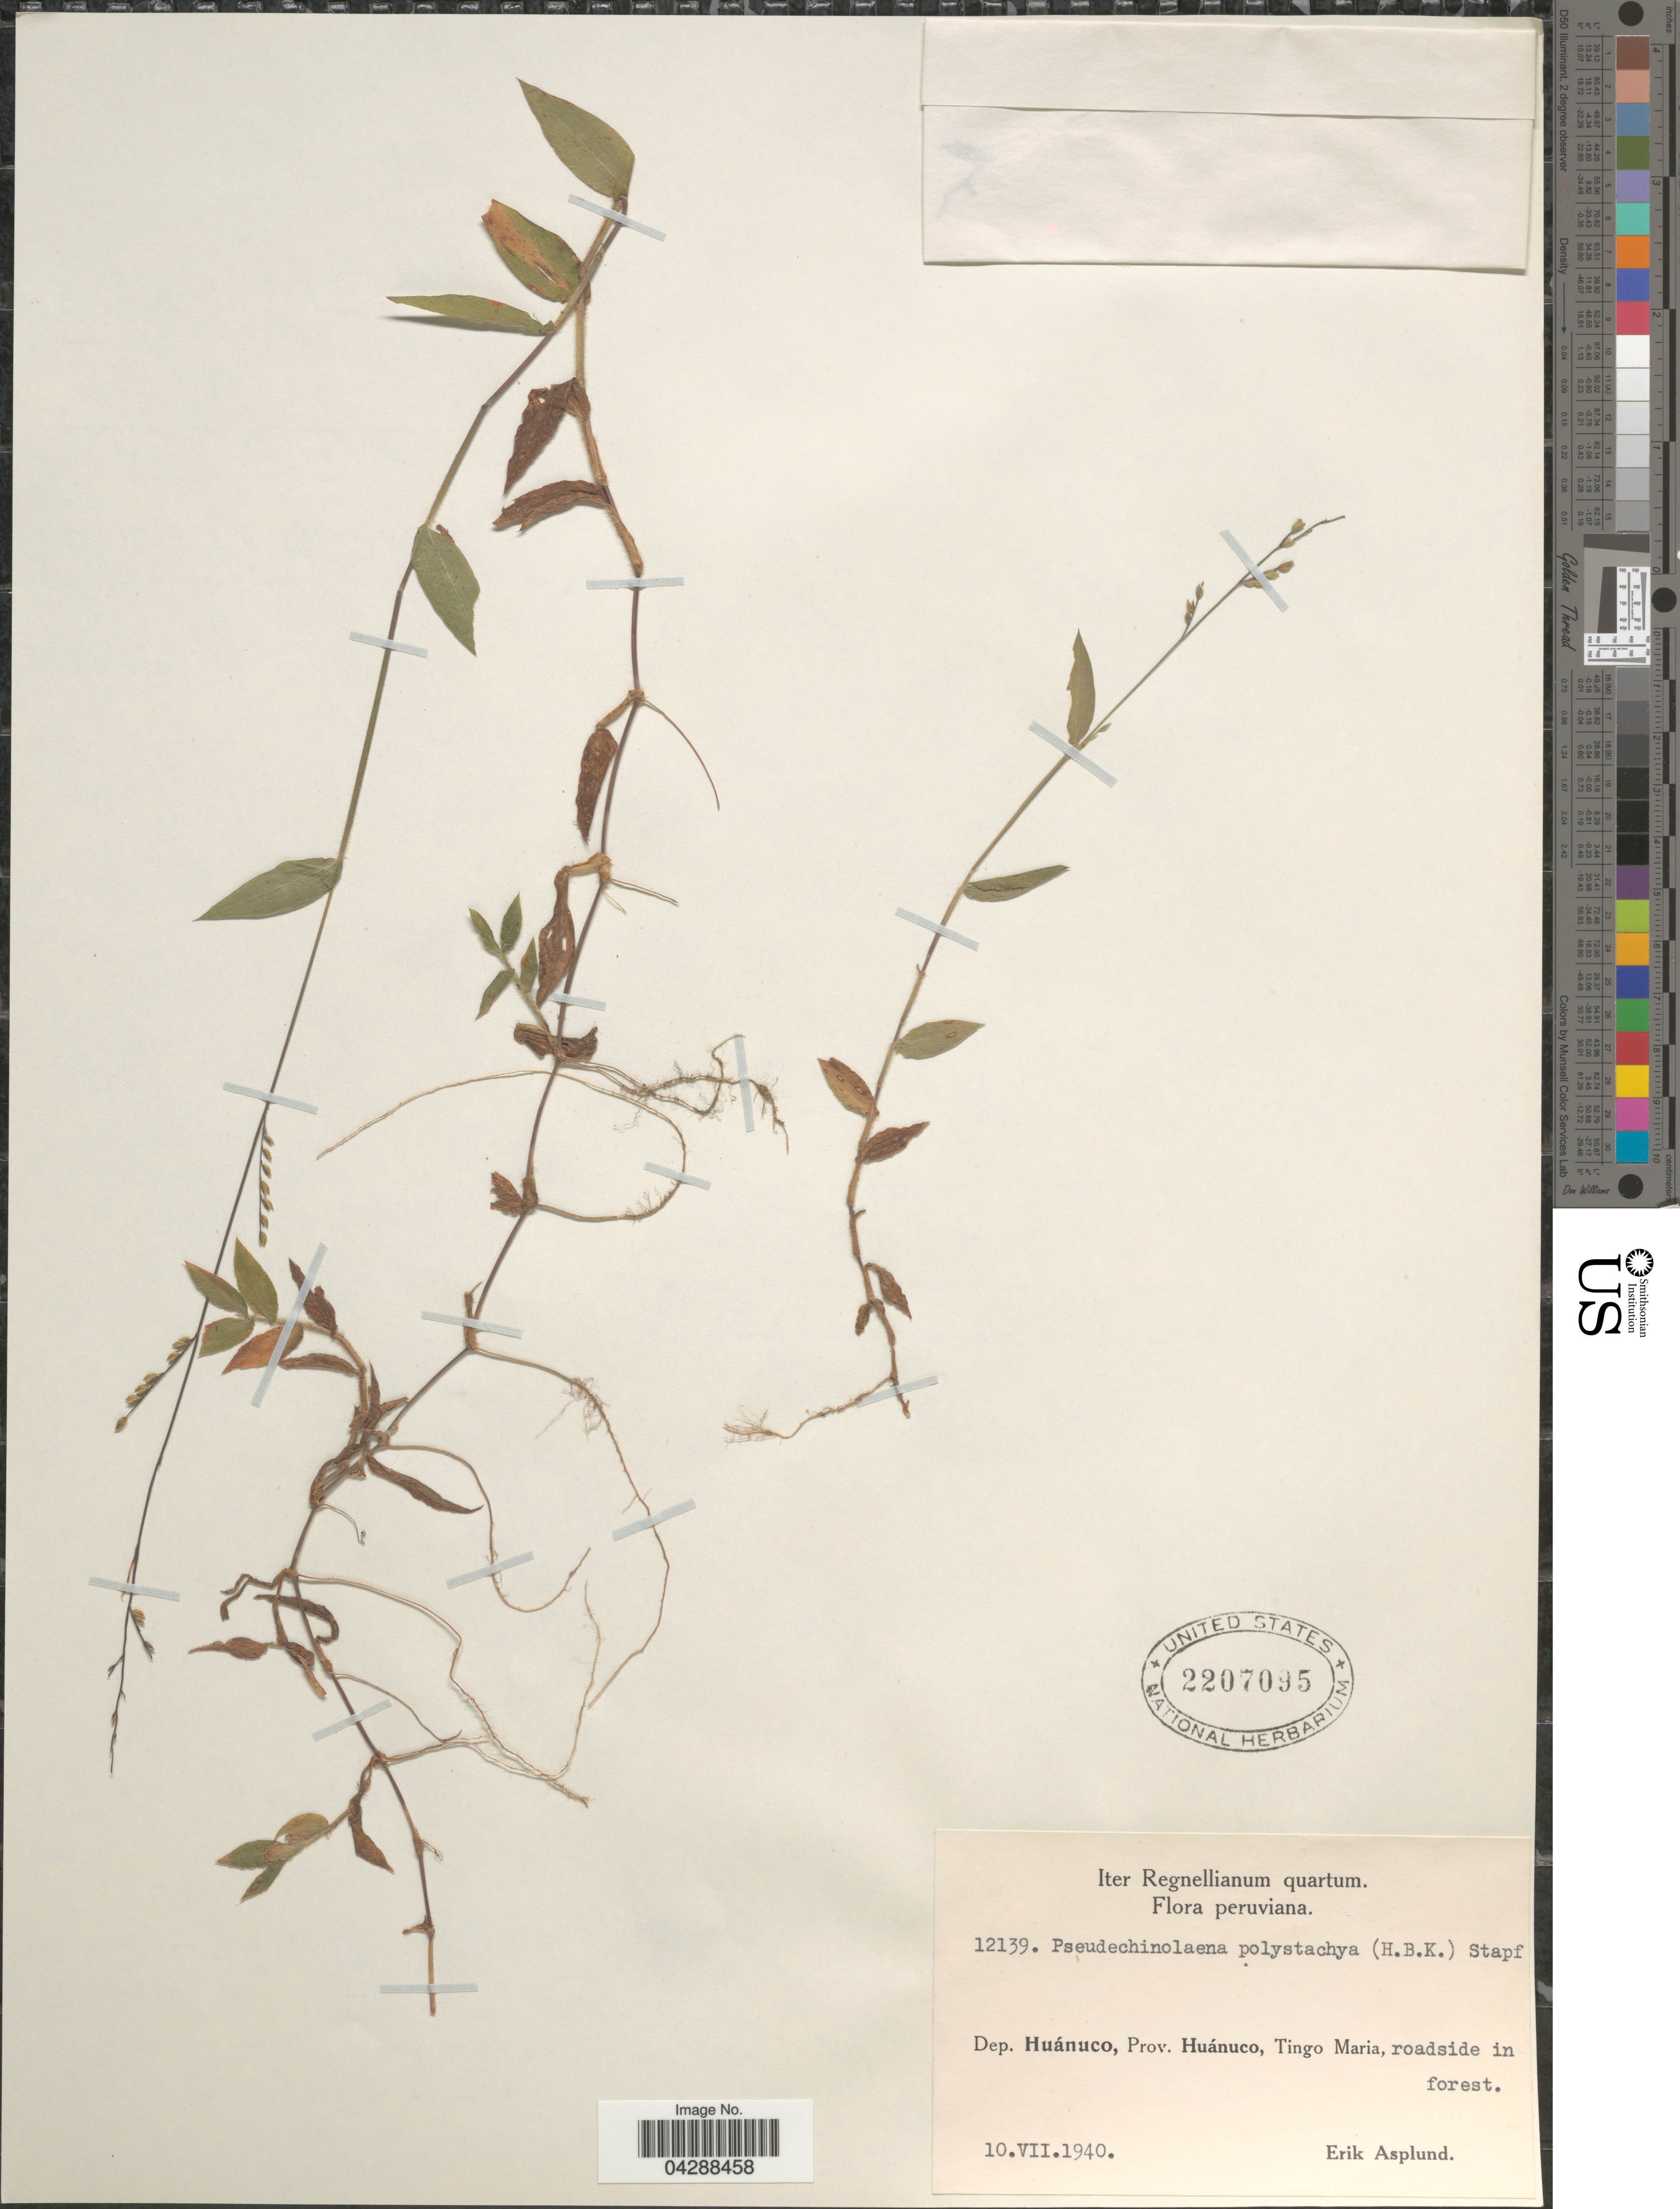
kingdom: Plantae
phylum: Tracheophyta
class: Liliopsida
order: Poales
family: Poaceae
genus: Pseudechinolaena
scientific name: Pseudechinolaena polystachya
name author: (Kunth) Stapf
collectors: E. Asplund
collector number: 12139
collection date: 1940-07-10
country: Peru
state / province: Huánuco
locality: Iter Regnellianum quartum. Peruviana. Dep. Huánuco, Tingo Maria, roadside in forest.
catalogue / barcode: US 2207095